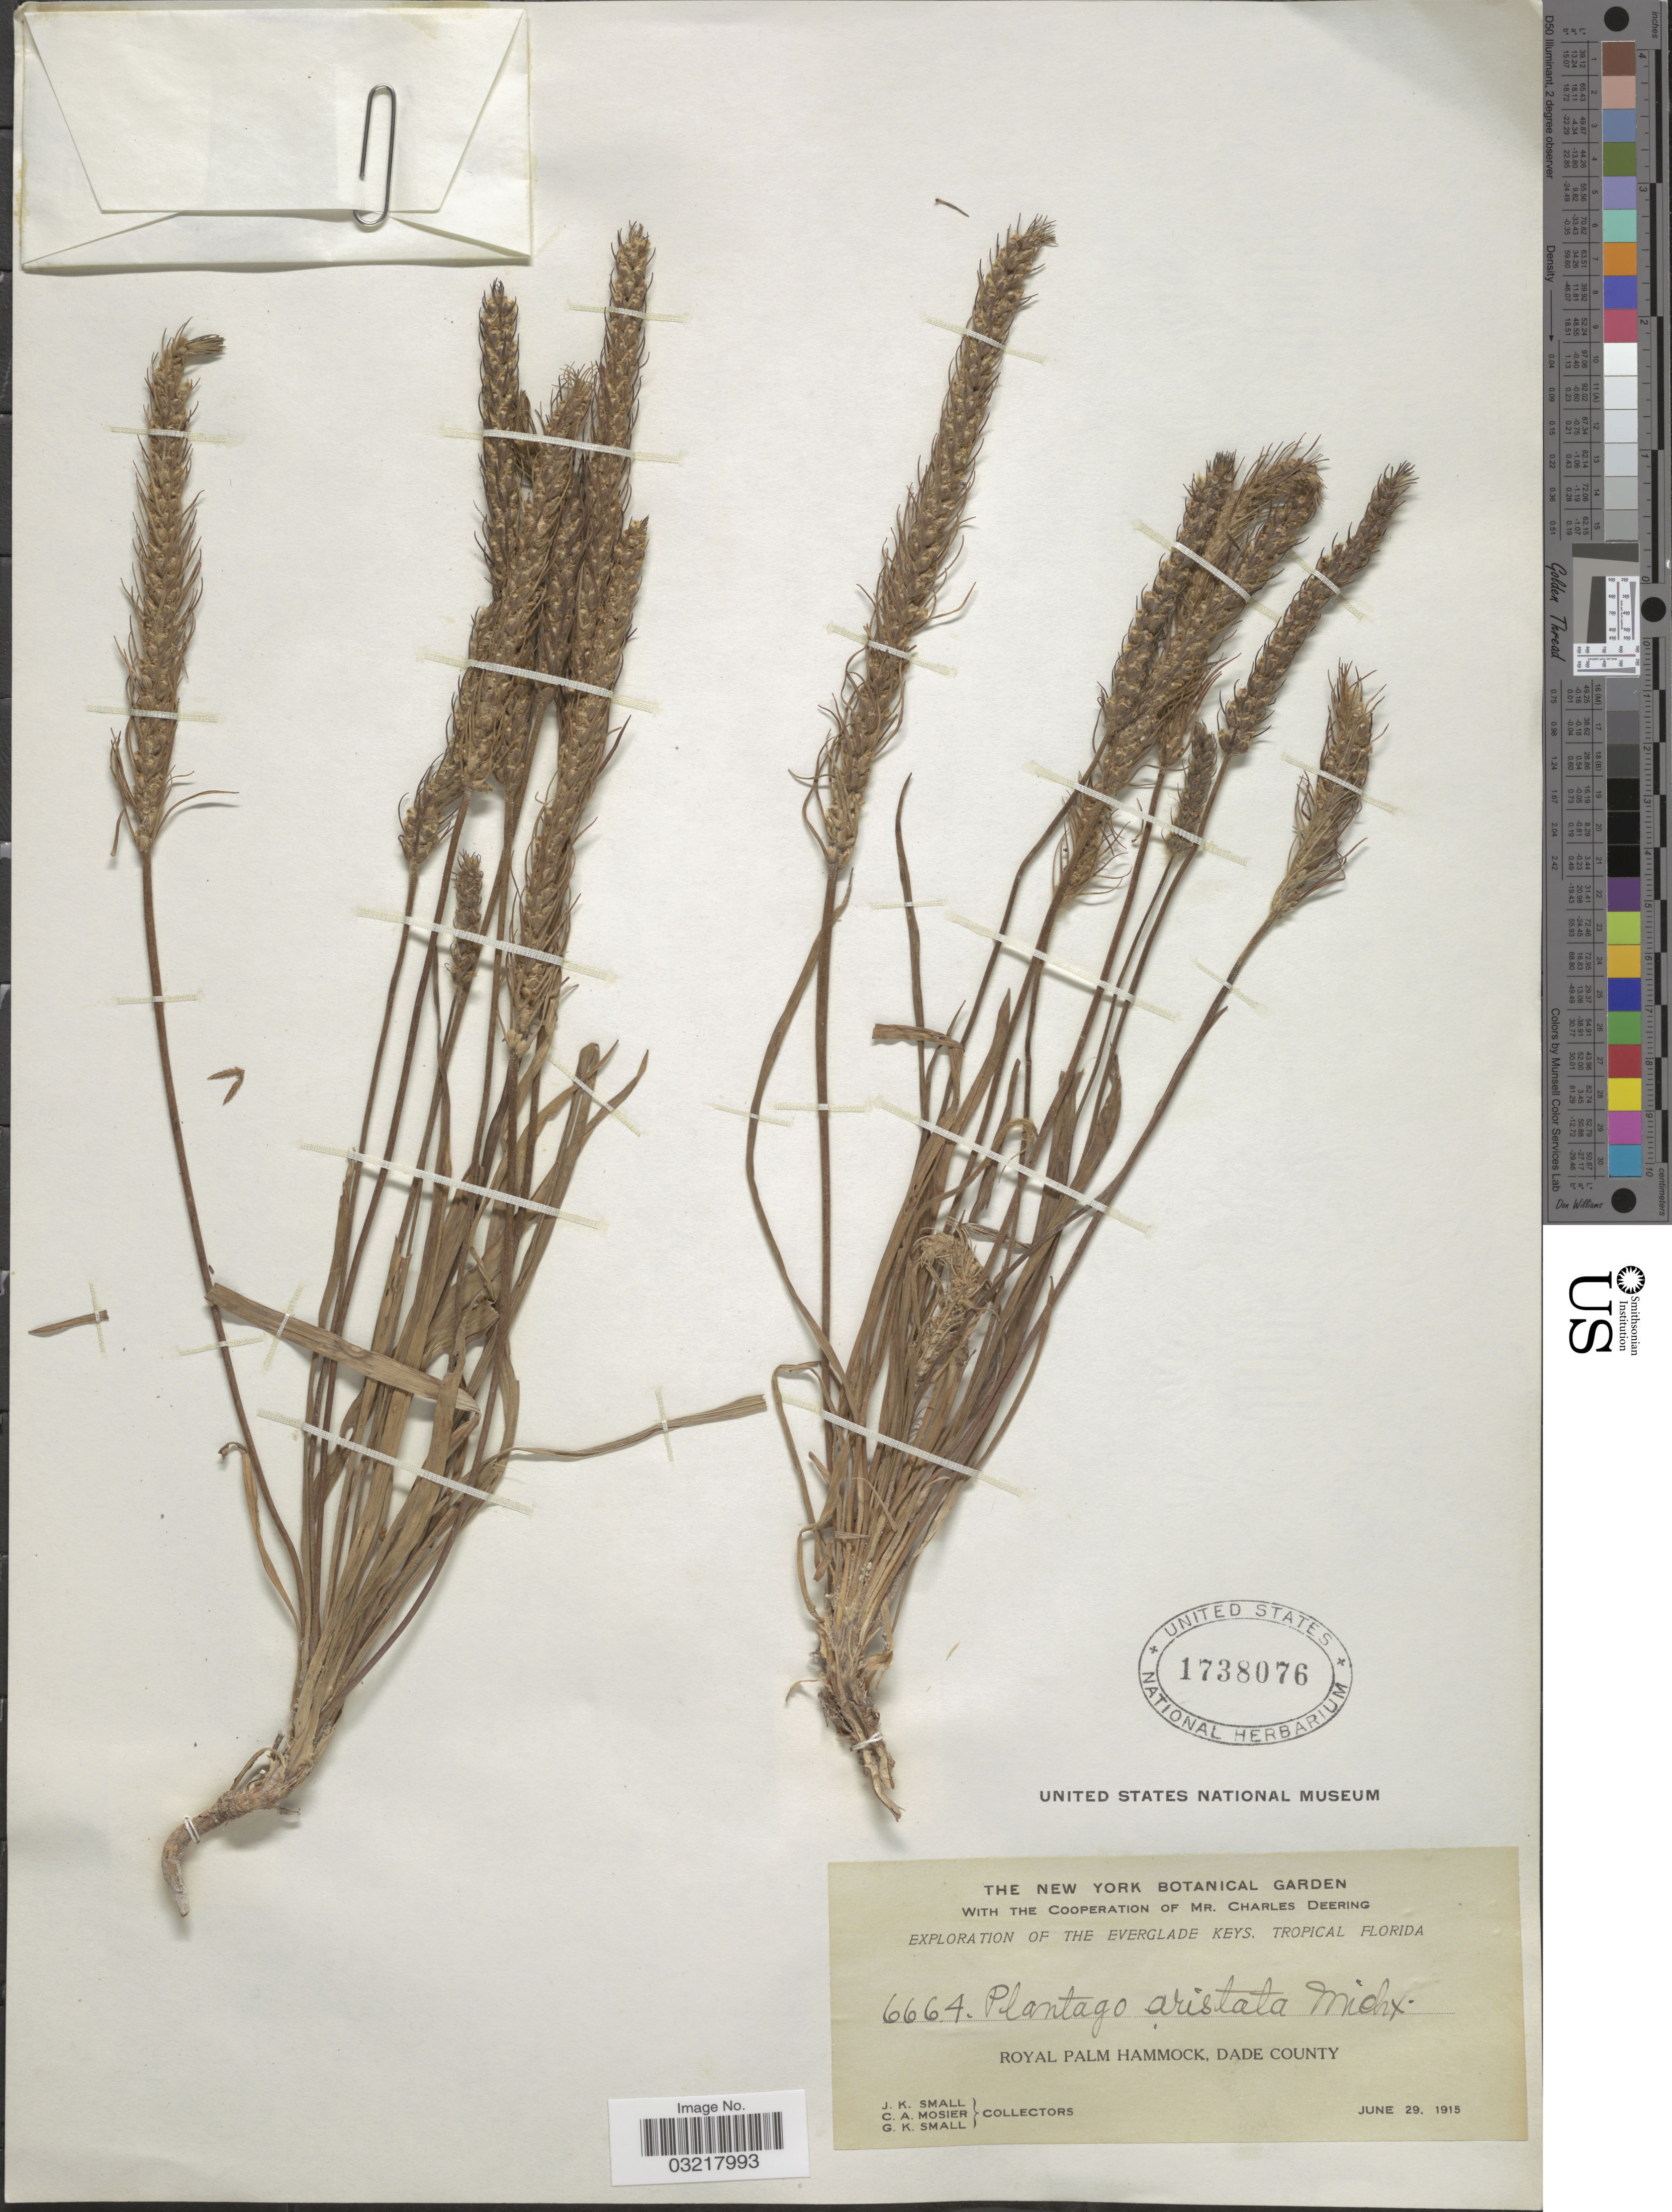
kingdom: Plantae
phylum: Tracheophyta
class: Magnoliopsida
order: Lamiales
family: Plantaginaceae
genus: Plantago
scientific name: Plantago aristata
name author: Michx.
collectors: J. K. Small, C. A. Mosier & G. K. Small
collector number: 6664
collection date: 1915-06-29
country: United States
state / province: Florida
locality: The Everglade Keys, Tropical Florida. Royal Palm Hammock, Dade County.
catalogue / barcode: US 1738076